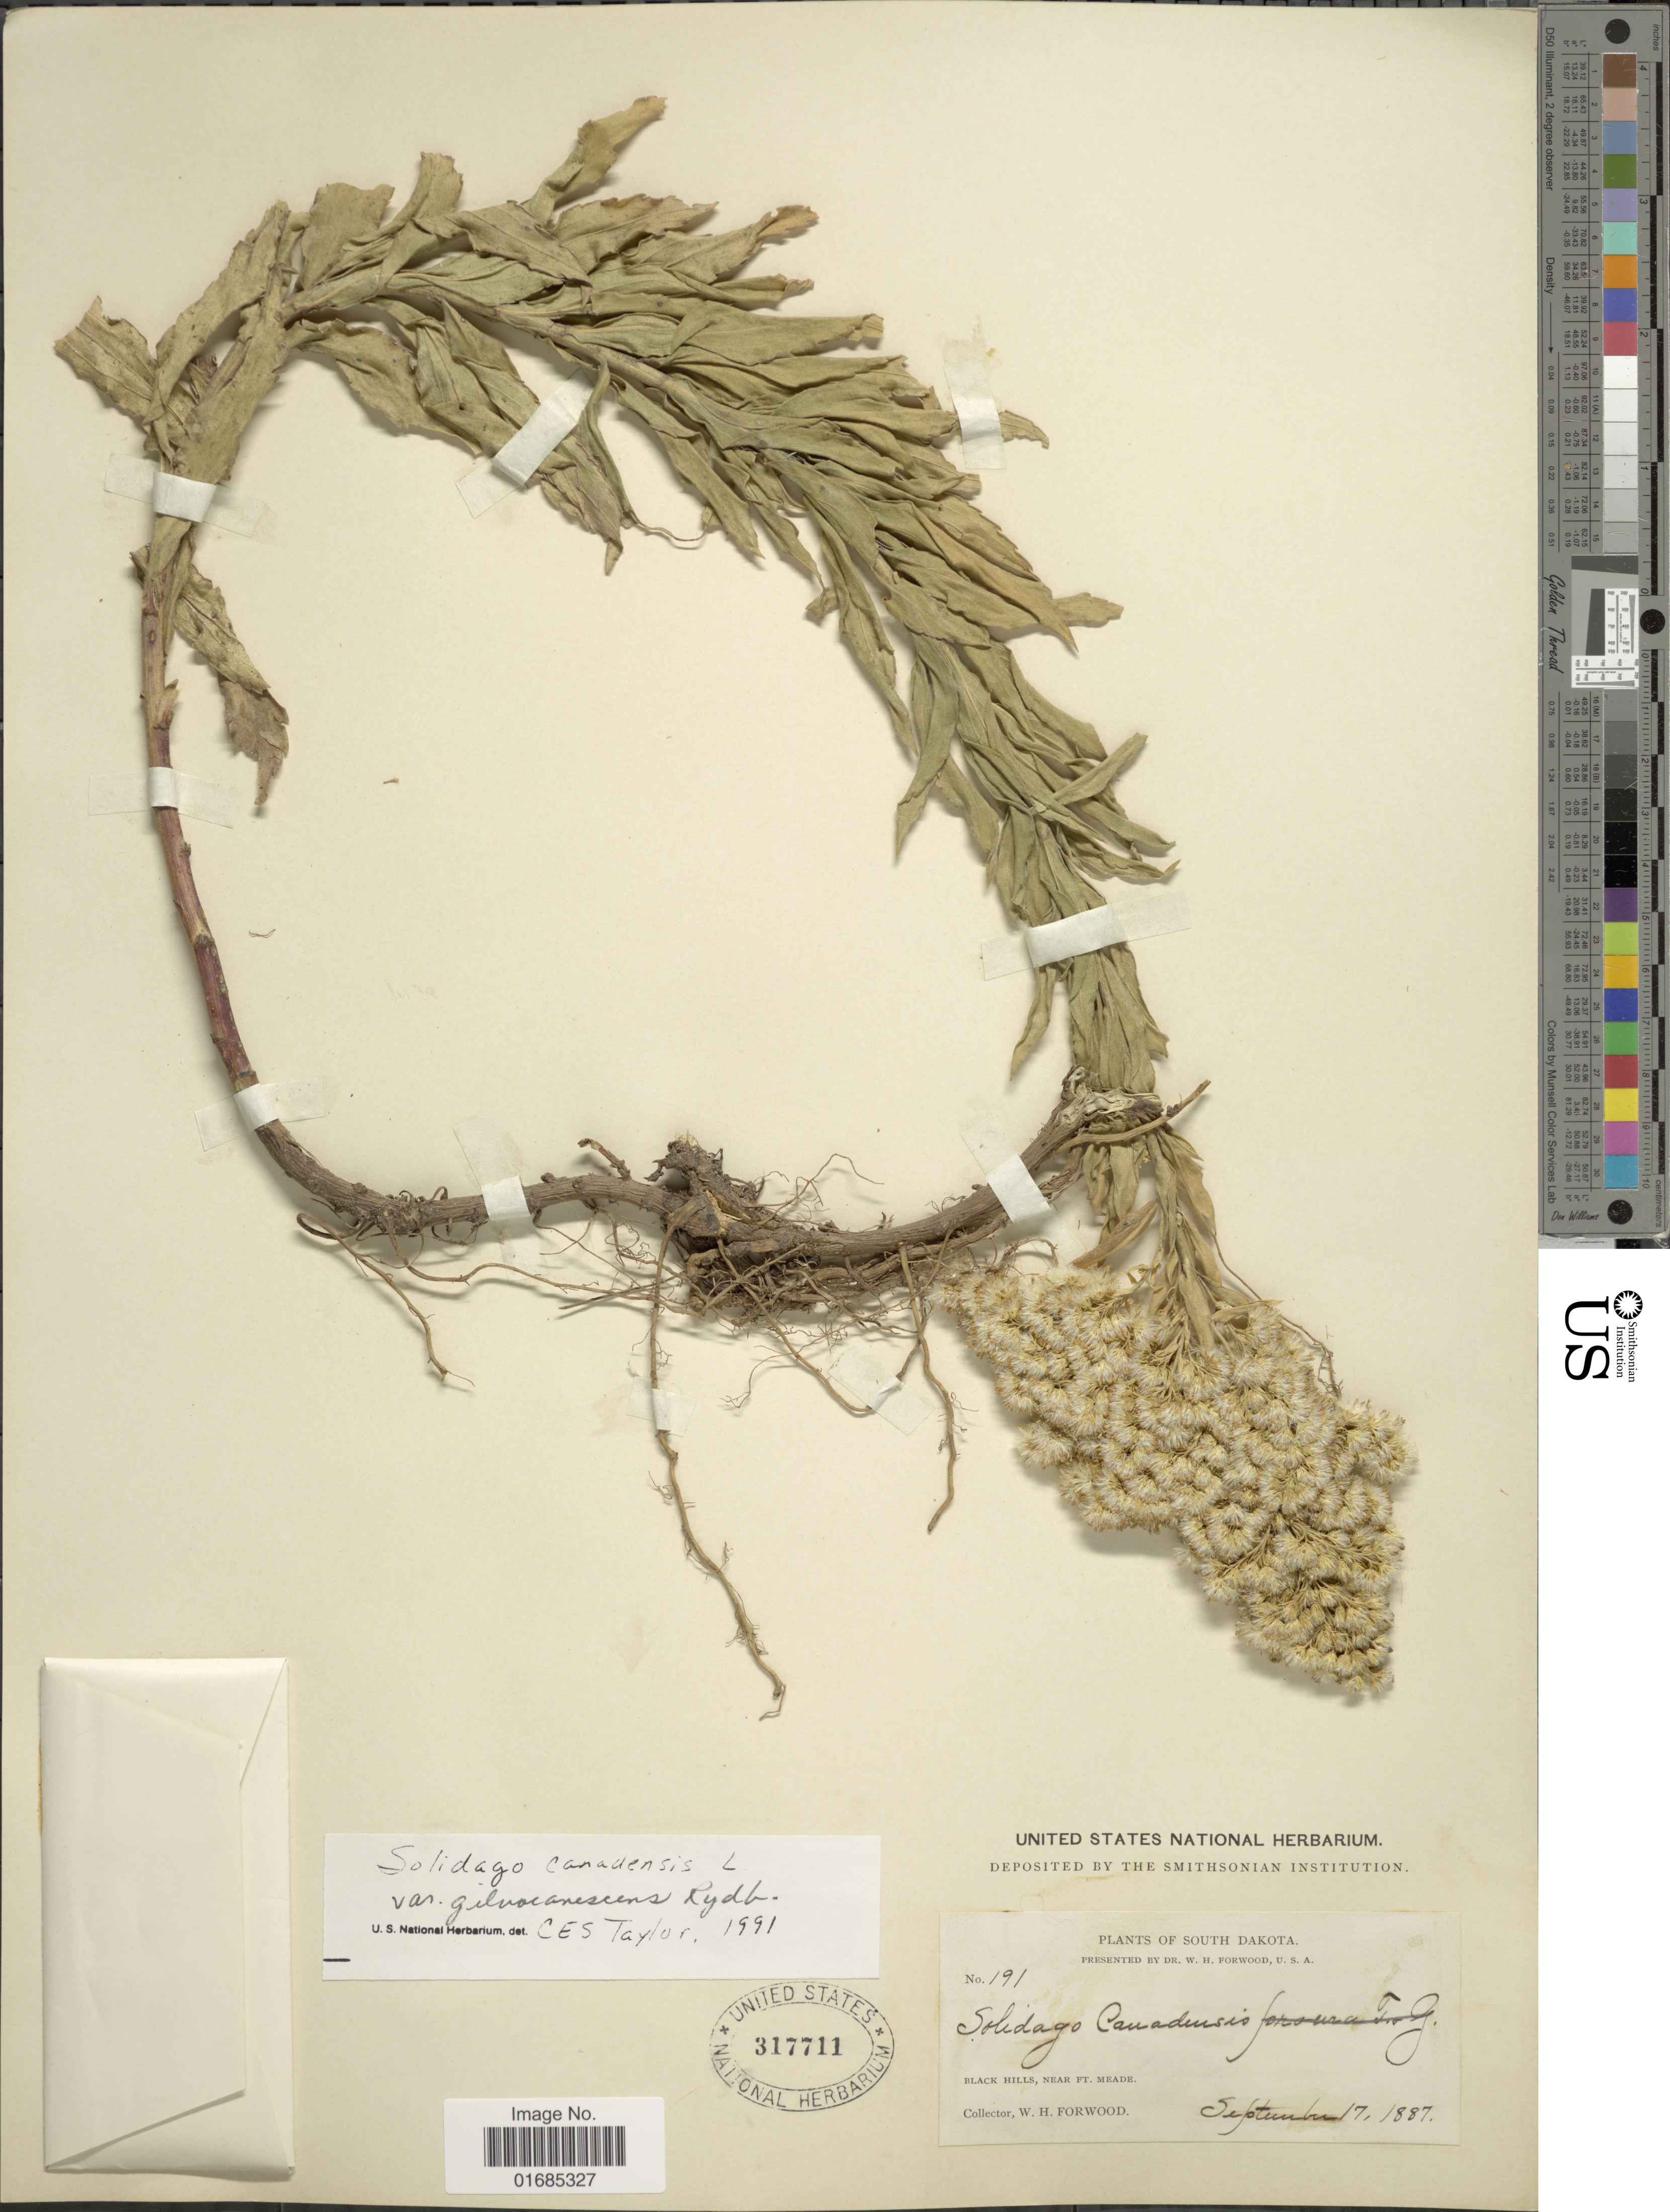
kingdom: Plantae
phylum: Tracheophyta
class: Magnoliopsida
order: Asterales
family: Asteraceae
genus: Solidago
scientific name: Solidago canadensis var. gilvocanescens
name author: Rydb.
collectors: W. Forwood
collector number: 191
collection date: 1887-09-17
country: United States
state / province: South Dakota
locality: Black Hills, near Ft. Meade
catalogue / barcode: US 317711